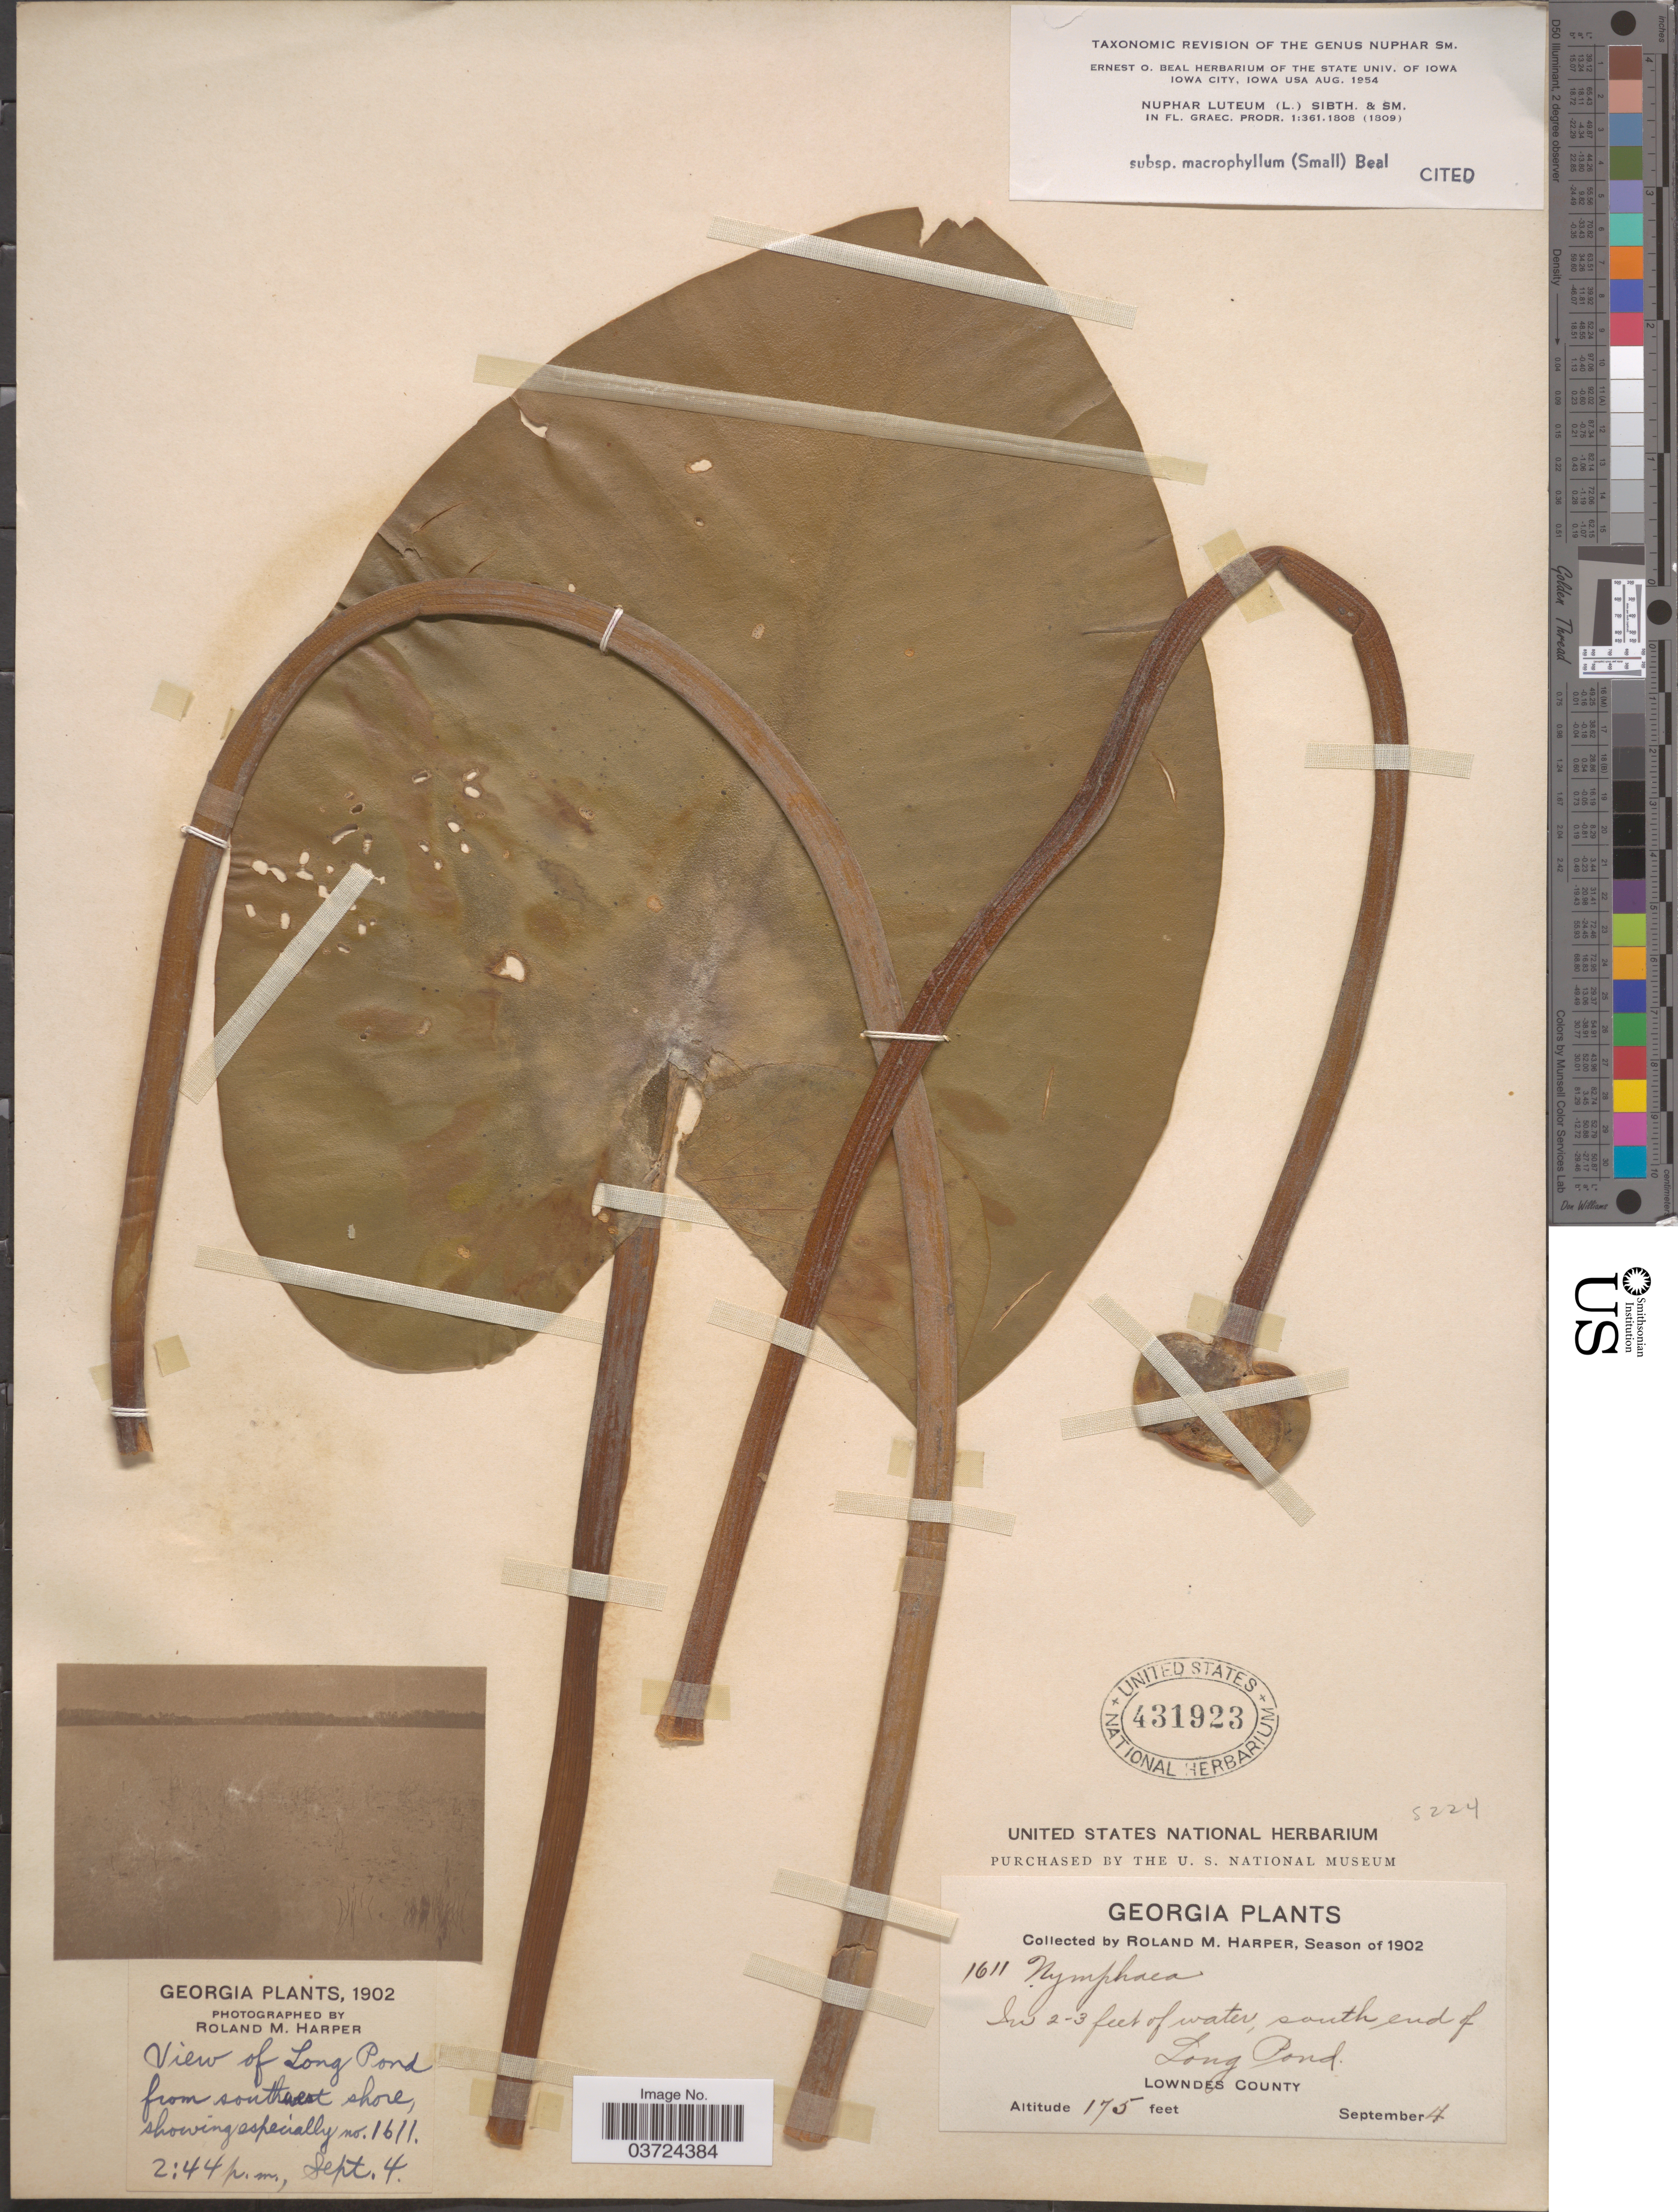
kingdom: Plantae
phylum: Tracheophyta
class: Magnoliopsida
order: Nymphaeales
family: Nymphaeaceae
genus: Nuphar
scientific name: Nuphar advena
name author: (Aiton) W.T. Aiton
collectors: R. M. Harper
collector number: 1611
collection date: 1902-09-04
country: United States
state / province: Georgia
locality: South end of Long Pond, Lowndes County.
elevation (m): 53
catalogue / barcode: US 431923